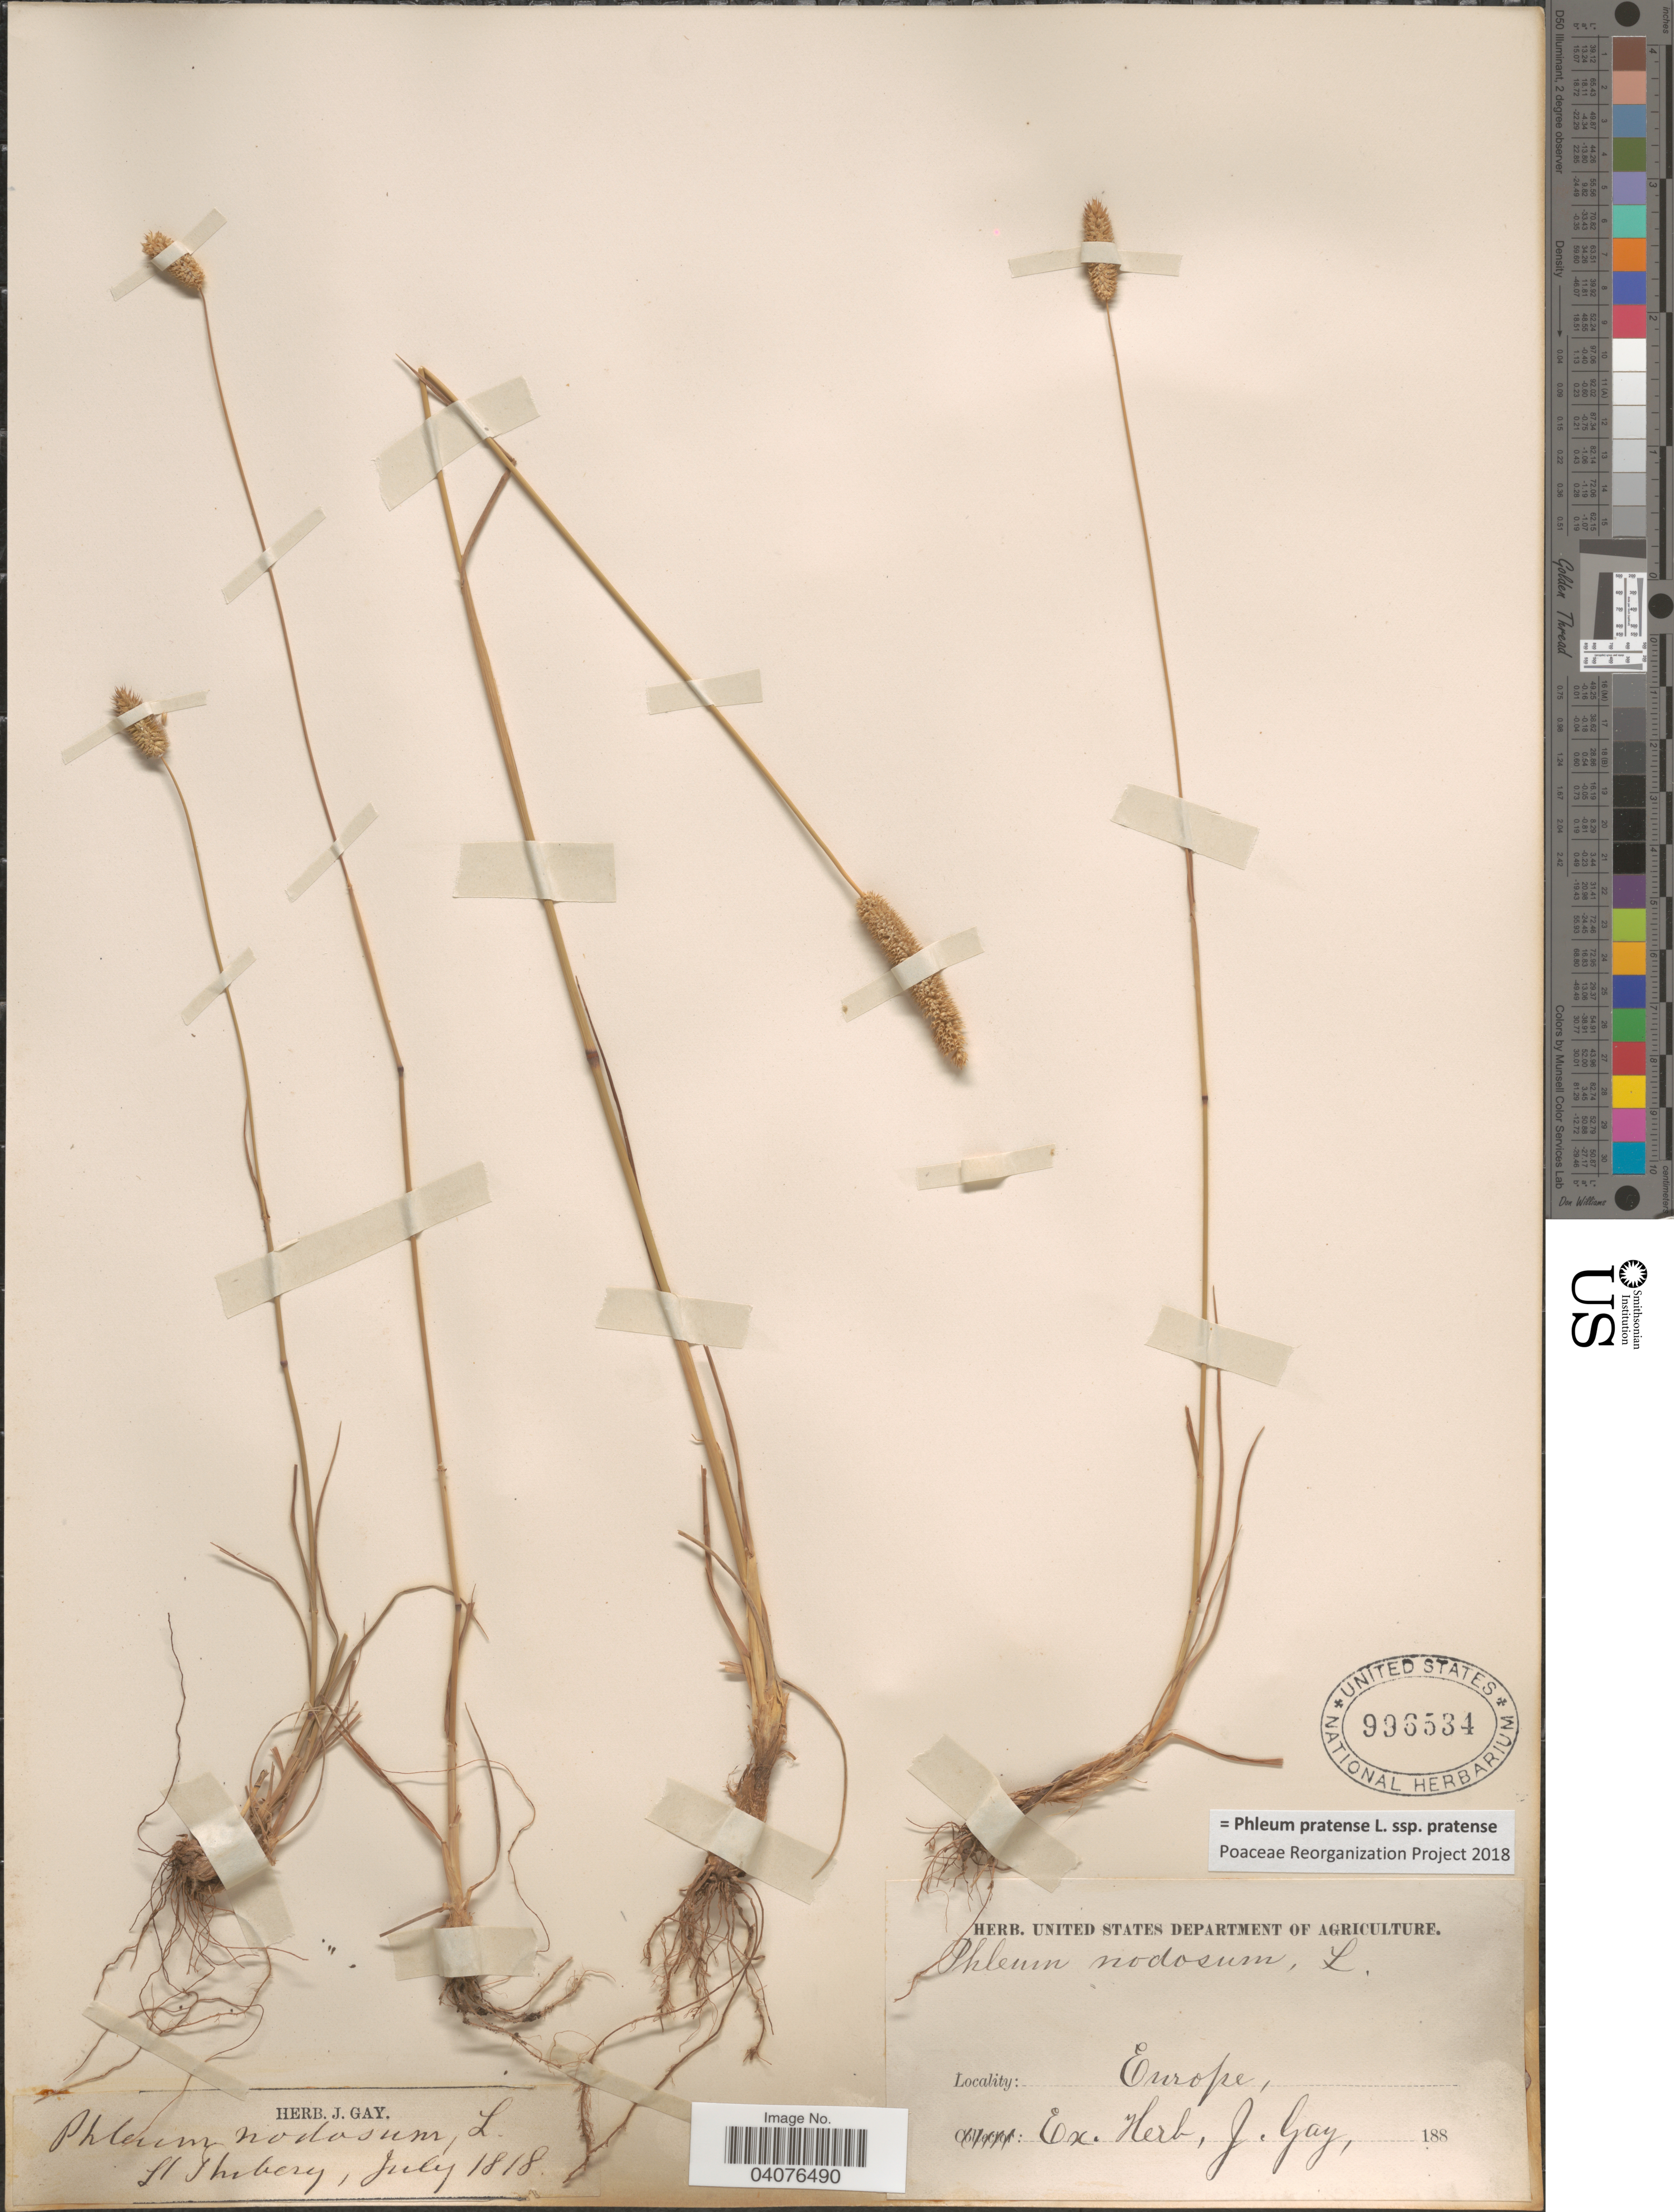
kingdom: Plantae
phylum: Tracheophyta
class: Liliopsida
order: Poales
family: Poaceae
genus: Phleum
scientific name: Phleum pratense subsp. pratense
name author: L.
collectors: ex herb. J. Gay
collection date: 1818-07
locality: Europe. St Thibery.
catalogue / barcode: US 996534